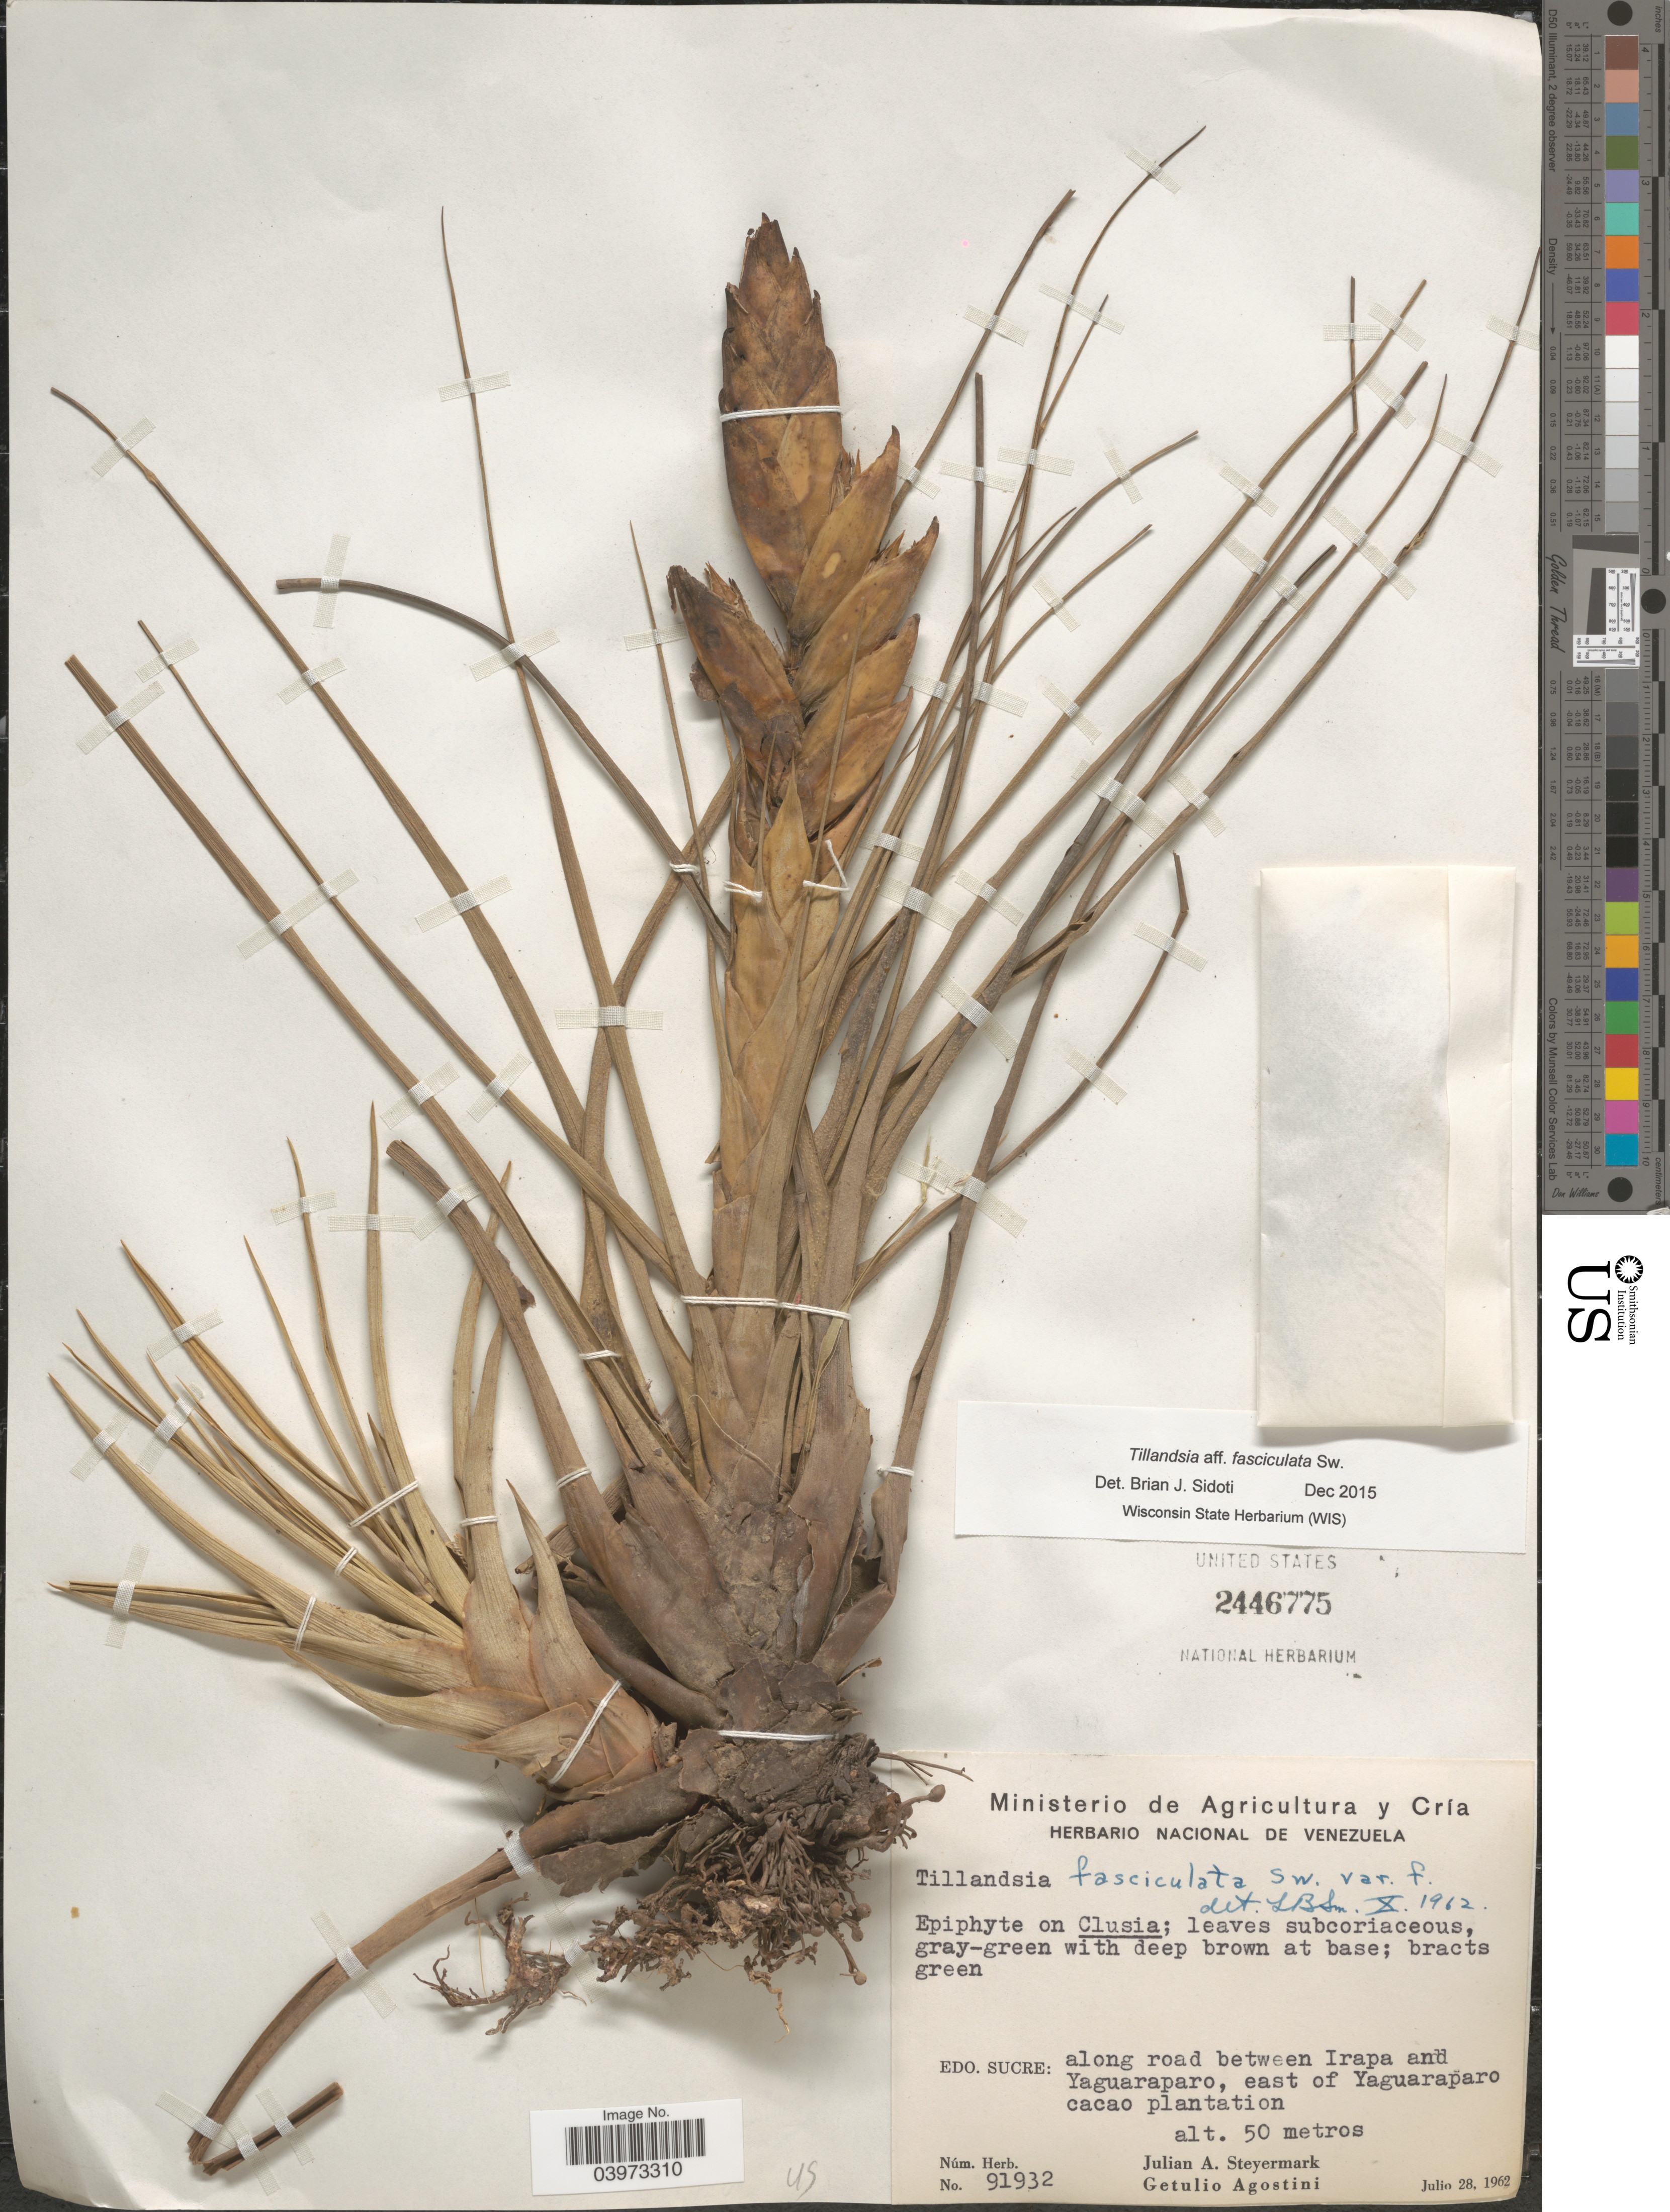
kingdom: Plantae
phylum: Tracheophyta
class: Liliopsida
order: Poales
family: Bromeliaceae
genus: Tillandsia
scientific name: Tillandsia fasciculata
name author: Sw.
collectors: J. Steyermark & G. Agostini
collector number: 91932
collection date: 1962-07-28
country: Venezuela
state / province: Sucre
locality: Along road between Irapa and Yaguaraparo, east of Yaguaraparo cacao plantation.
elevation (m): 50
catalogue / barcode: US 2446775